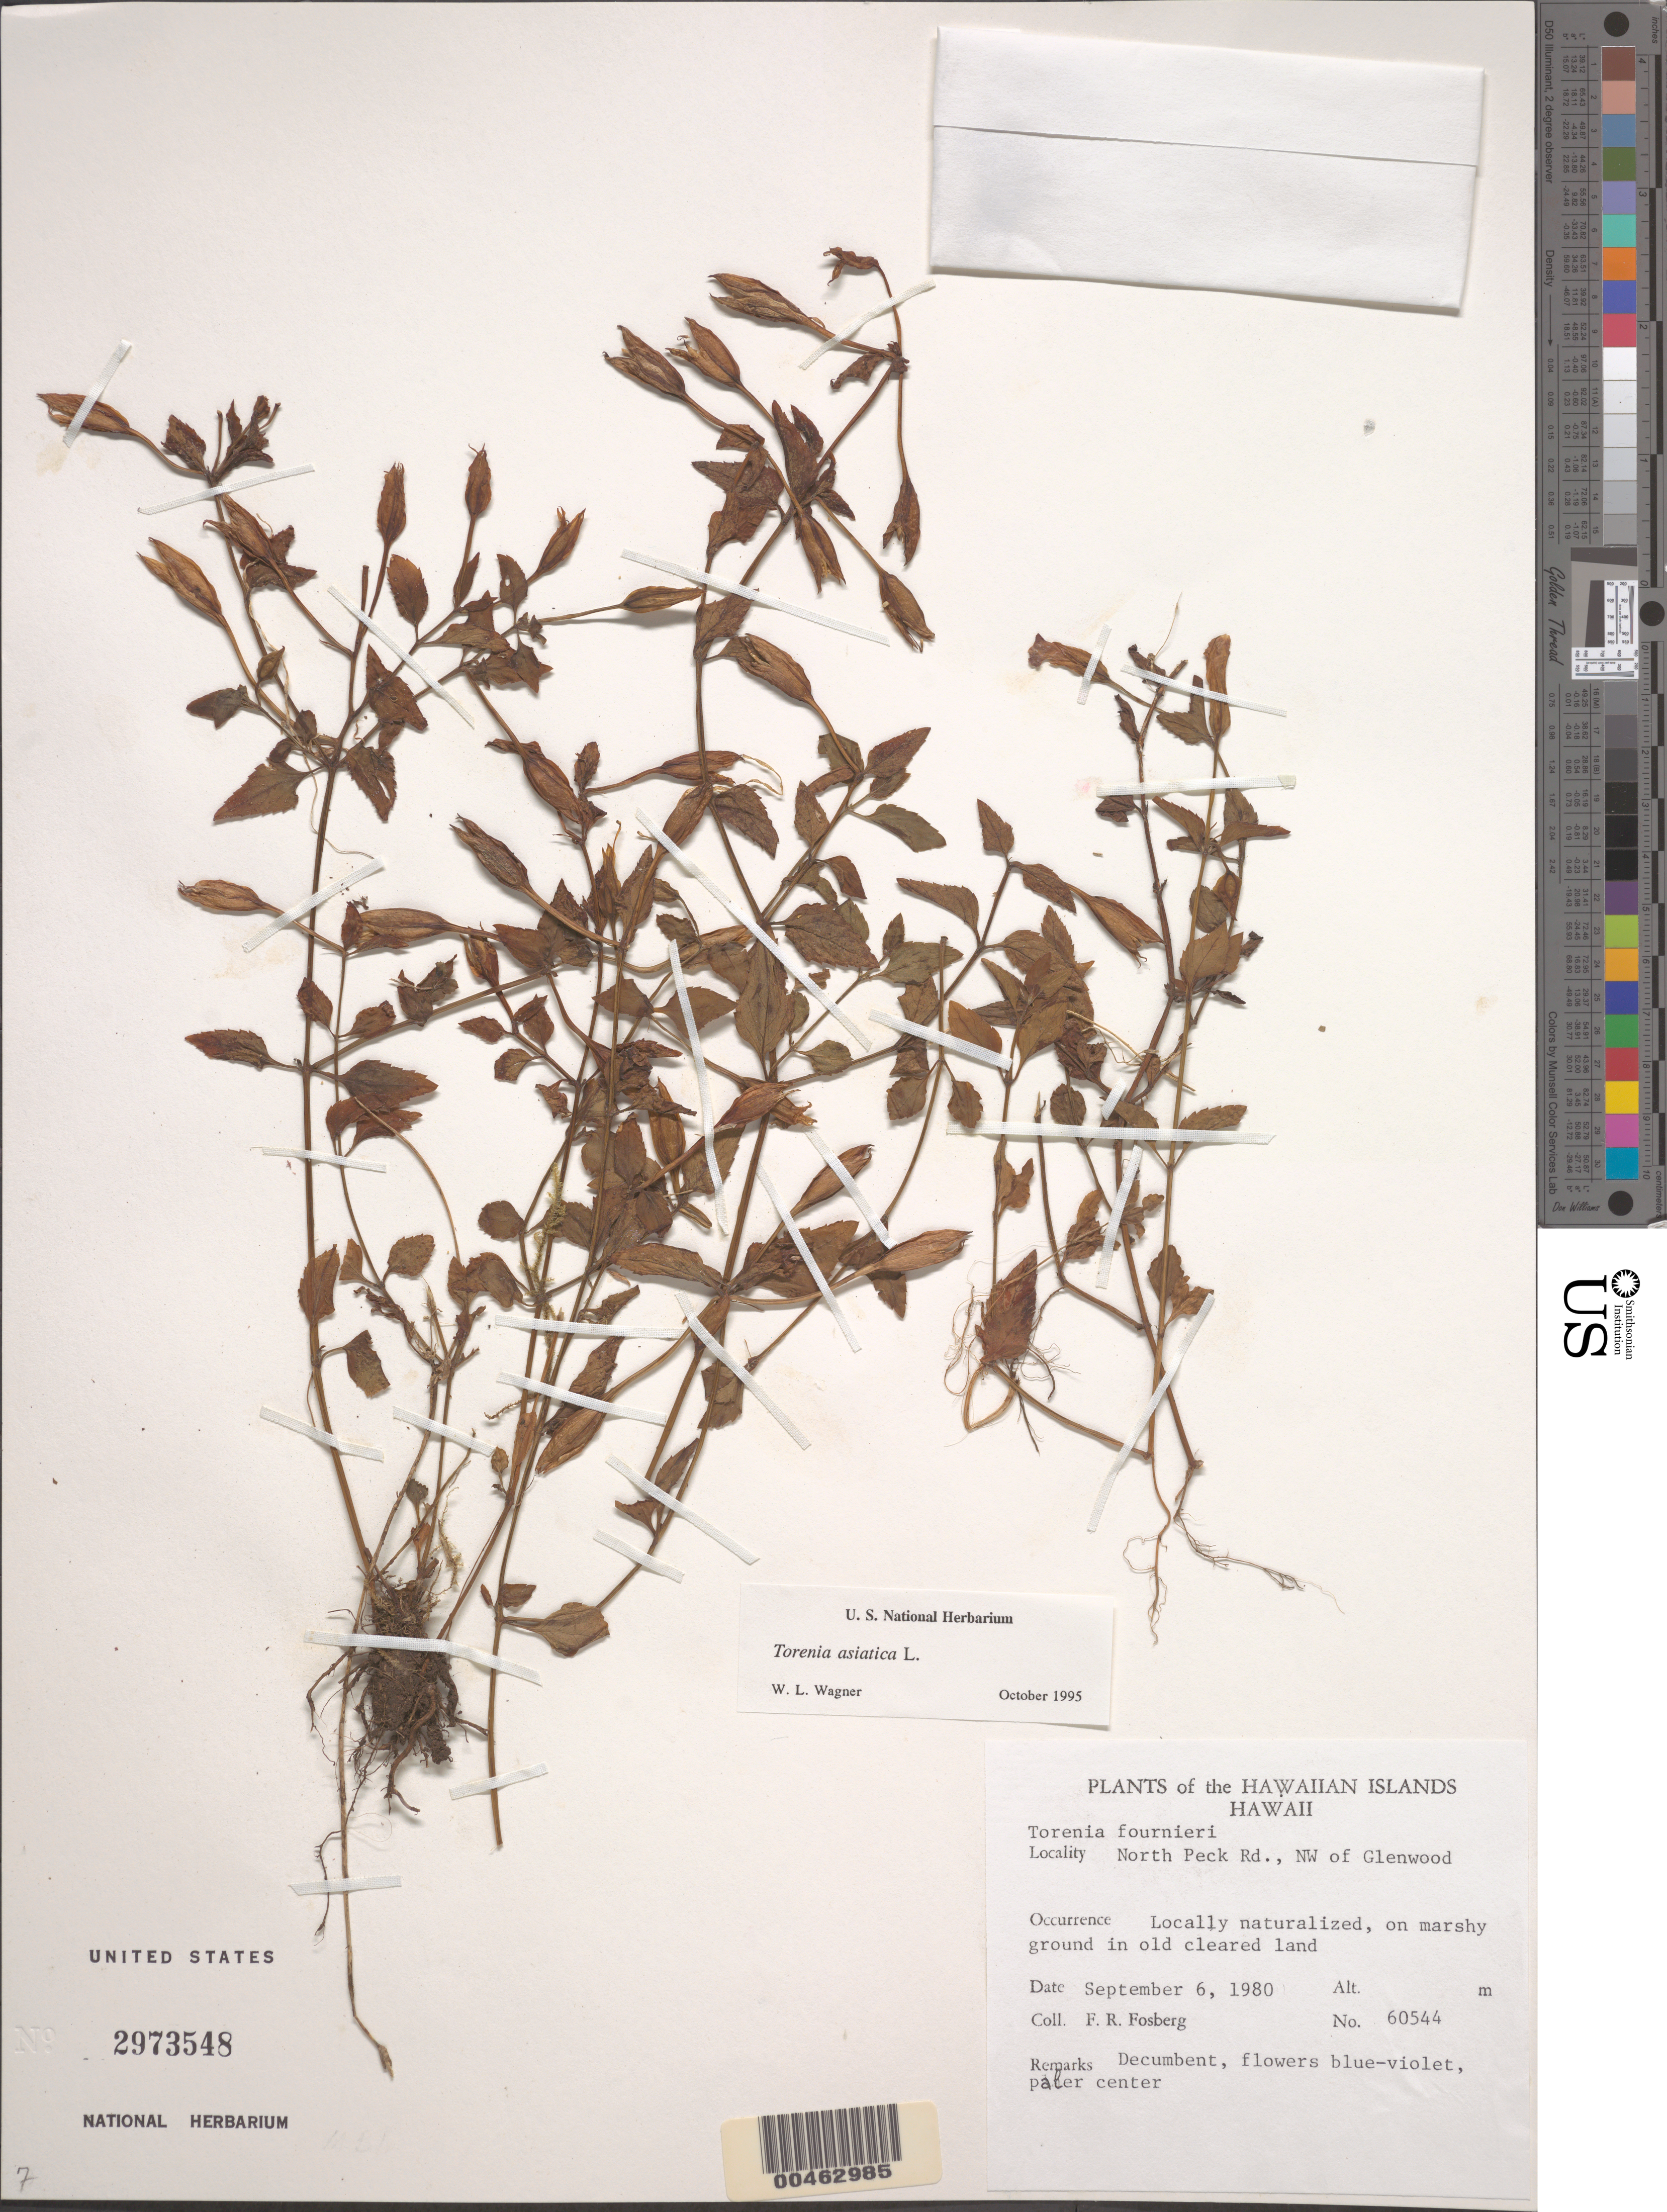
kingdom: Plantae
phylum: Tracheophyta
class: Magnoliopsida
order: Lamiales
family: Linderniaceae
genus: Torenia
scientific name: Torenia asiatica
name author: L.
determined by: Wagner, W. L., (BOT), Smithsonian Institution - National Museum of Natural History (UNITED STATES)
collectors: F. R. Fosberg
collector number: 60544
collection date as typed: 6 Sep 1980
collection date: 1980-09-06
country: United States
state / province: Hawaii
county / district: Hawaii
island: Hawaii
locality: N Peck Rd., NW of Glenwood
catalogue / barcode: US 2973548